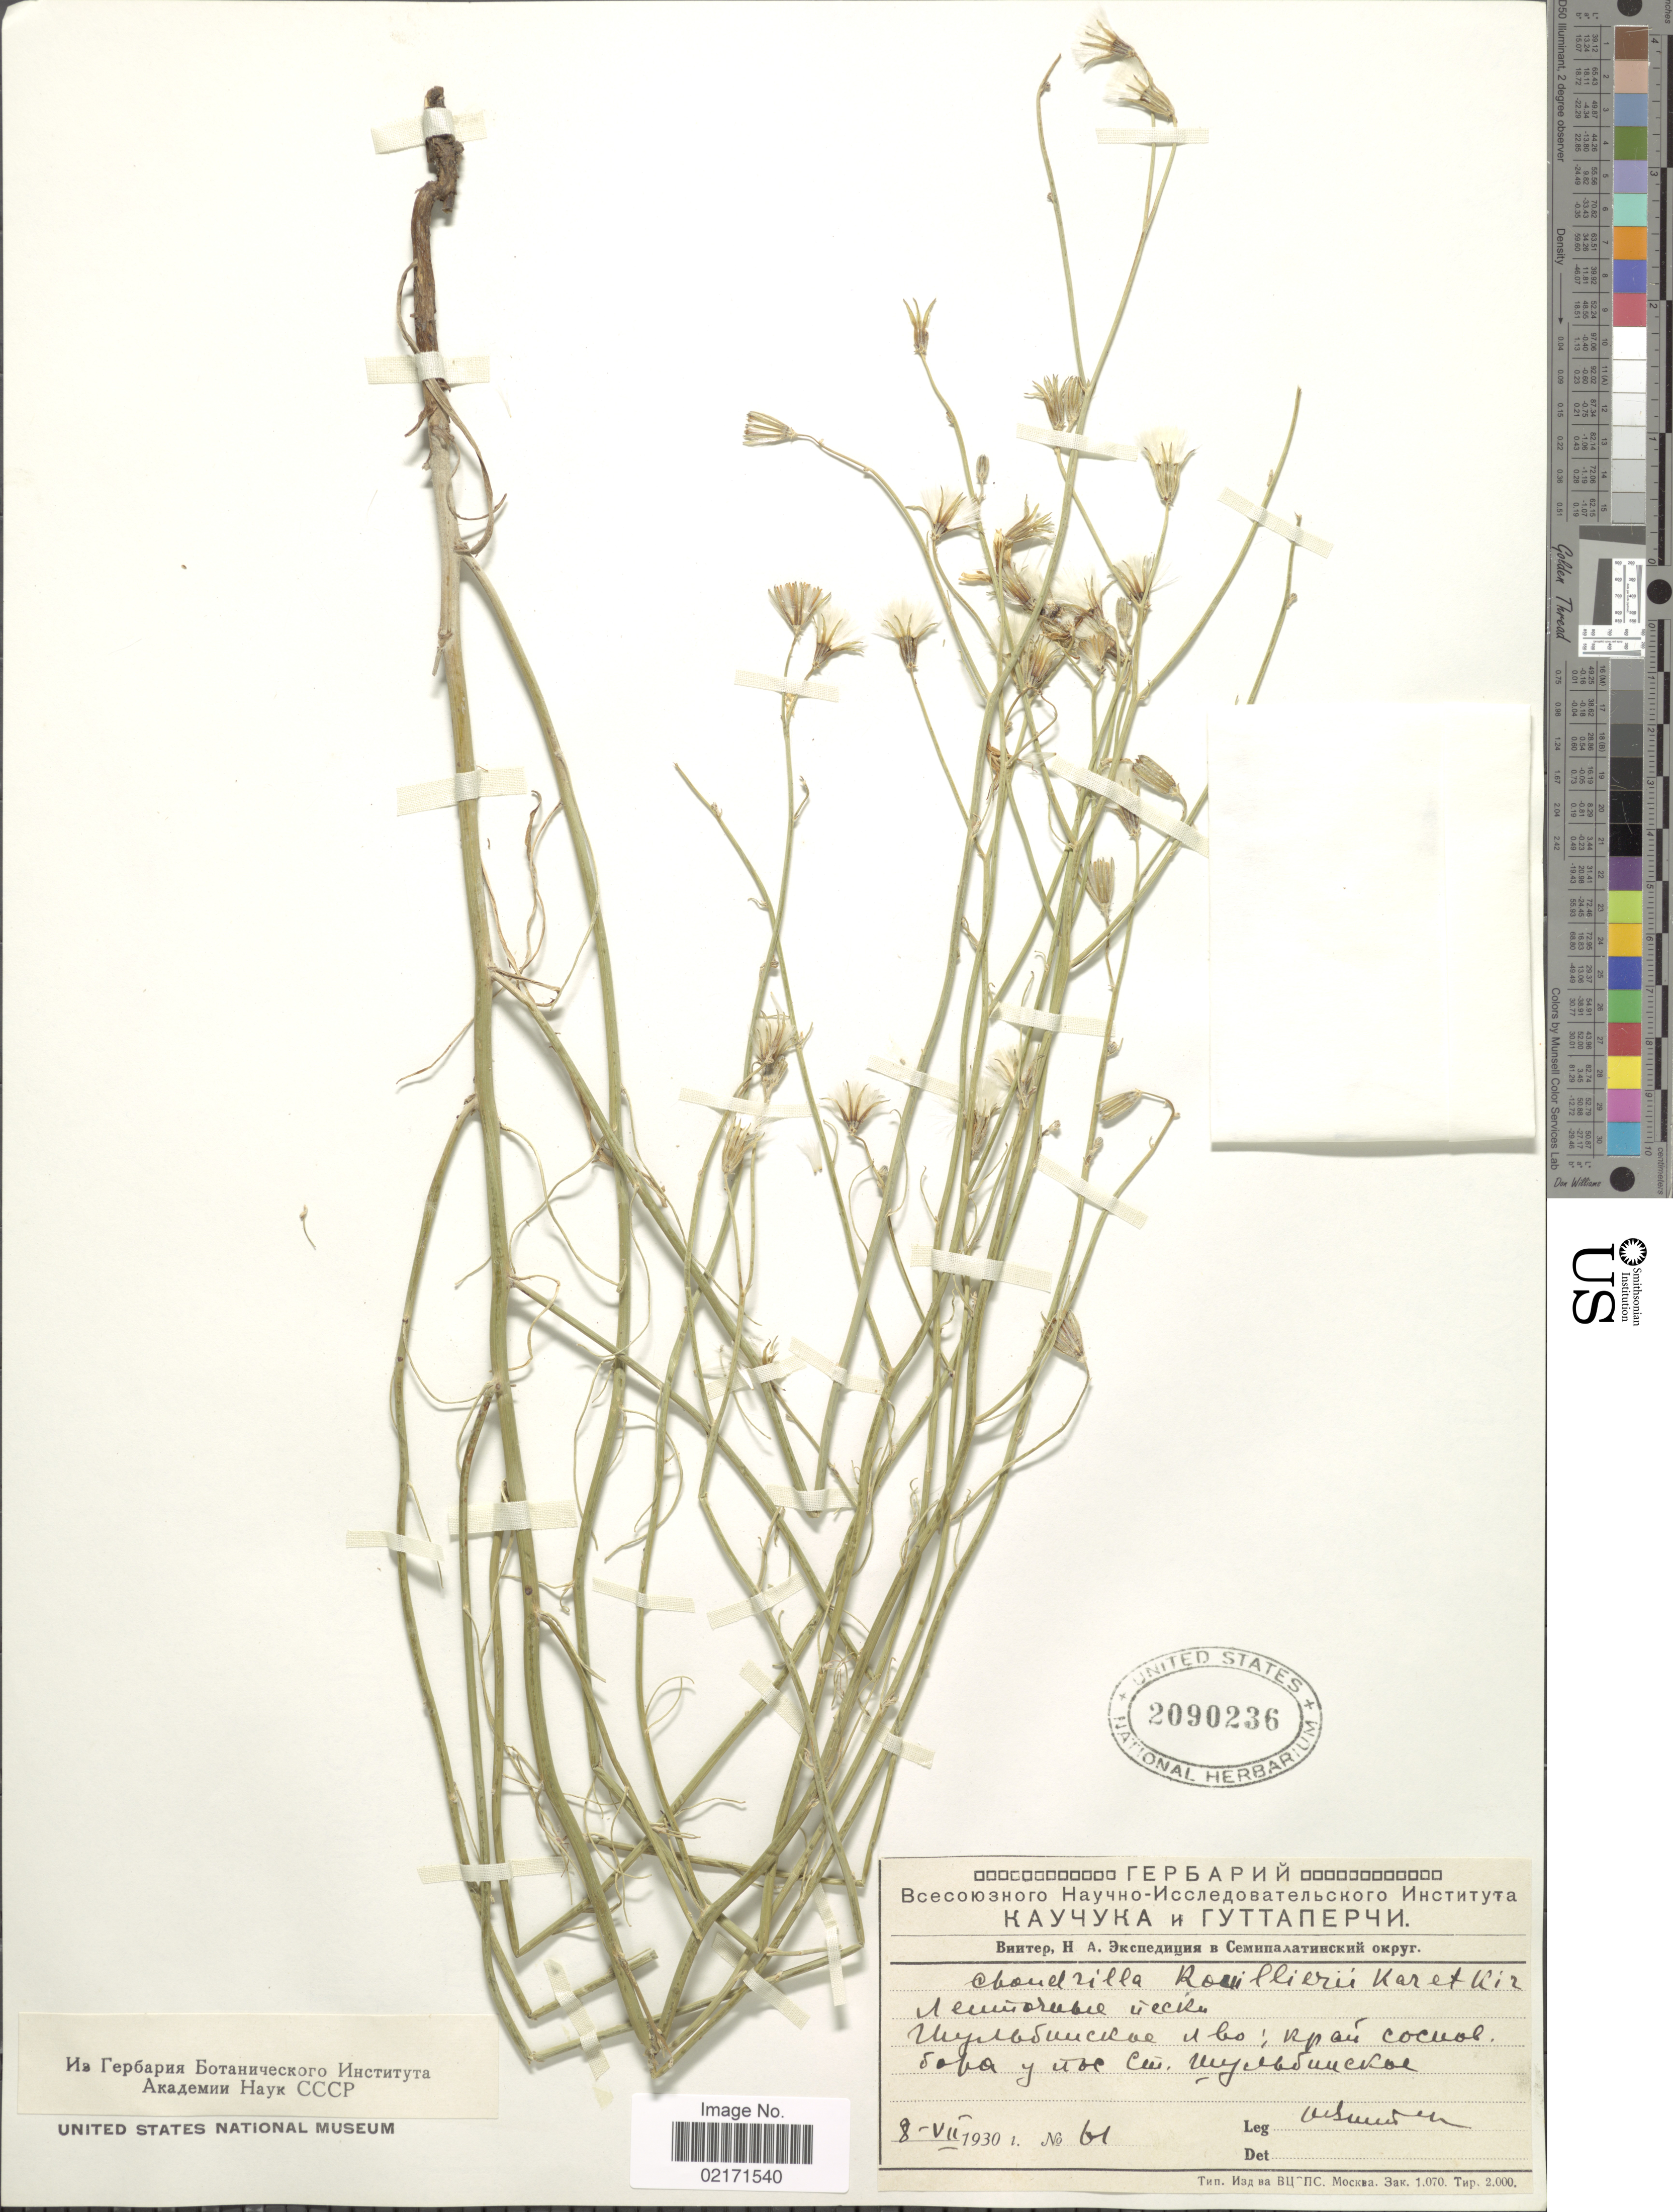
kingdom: Plantae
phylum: Tracheophyta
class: Magnoliopsida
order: Asterales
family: Asteraceae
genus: Chondrilla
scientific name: Chondrilla rouillieri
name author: Kar. & Kir.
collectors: N. Viiter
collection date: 1930-07-08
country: Kazakhstan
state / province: East Kazakhstan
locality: Shulbinskoye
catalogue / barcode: US 2090236